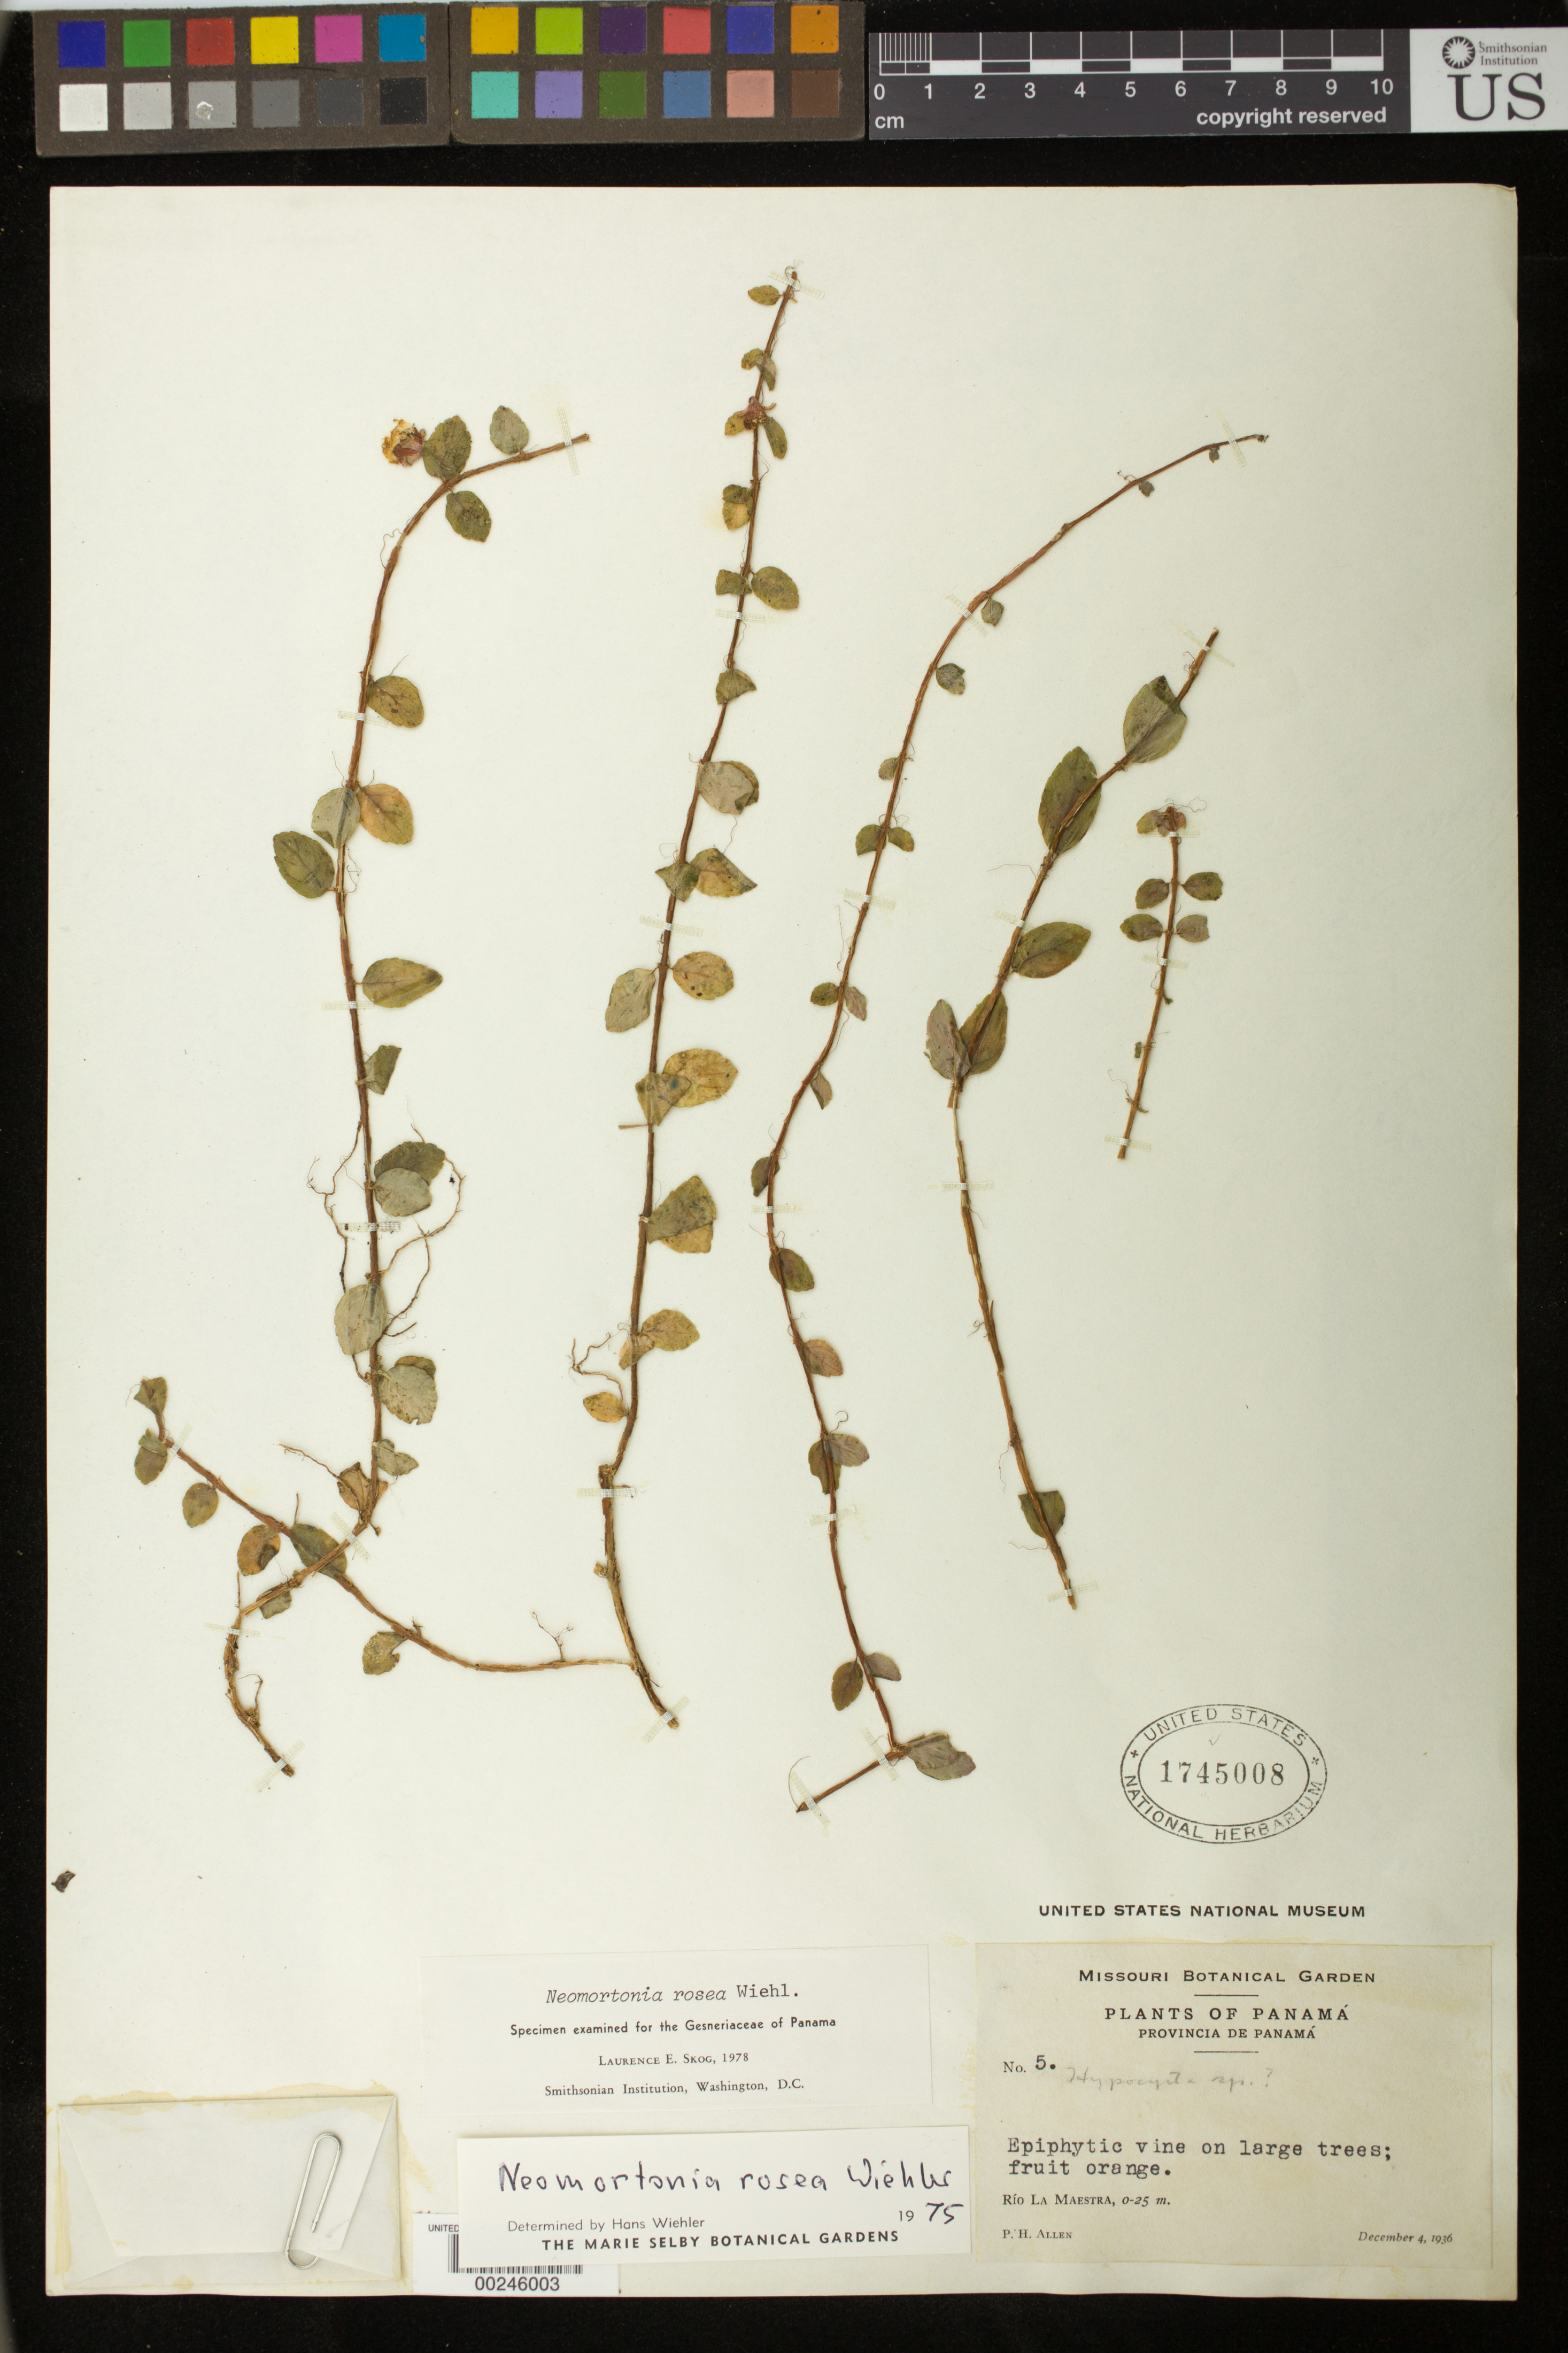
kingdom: Plantae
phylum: Tracheophyta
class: Magnoliopsida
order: Lamiales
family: Gesneriaceae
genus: Neomortonia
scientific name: Neomortonia rosea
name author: Wiehler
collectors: P. H. Allen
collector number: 5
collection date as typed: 04 Dec 1936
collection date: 1936-12-04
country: Panama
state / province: Panamá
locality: Rio la Maestra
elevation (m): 1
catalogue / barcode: US 1745008